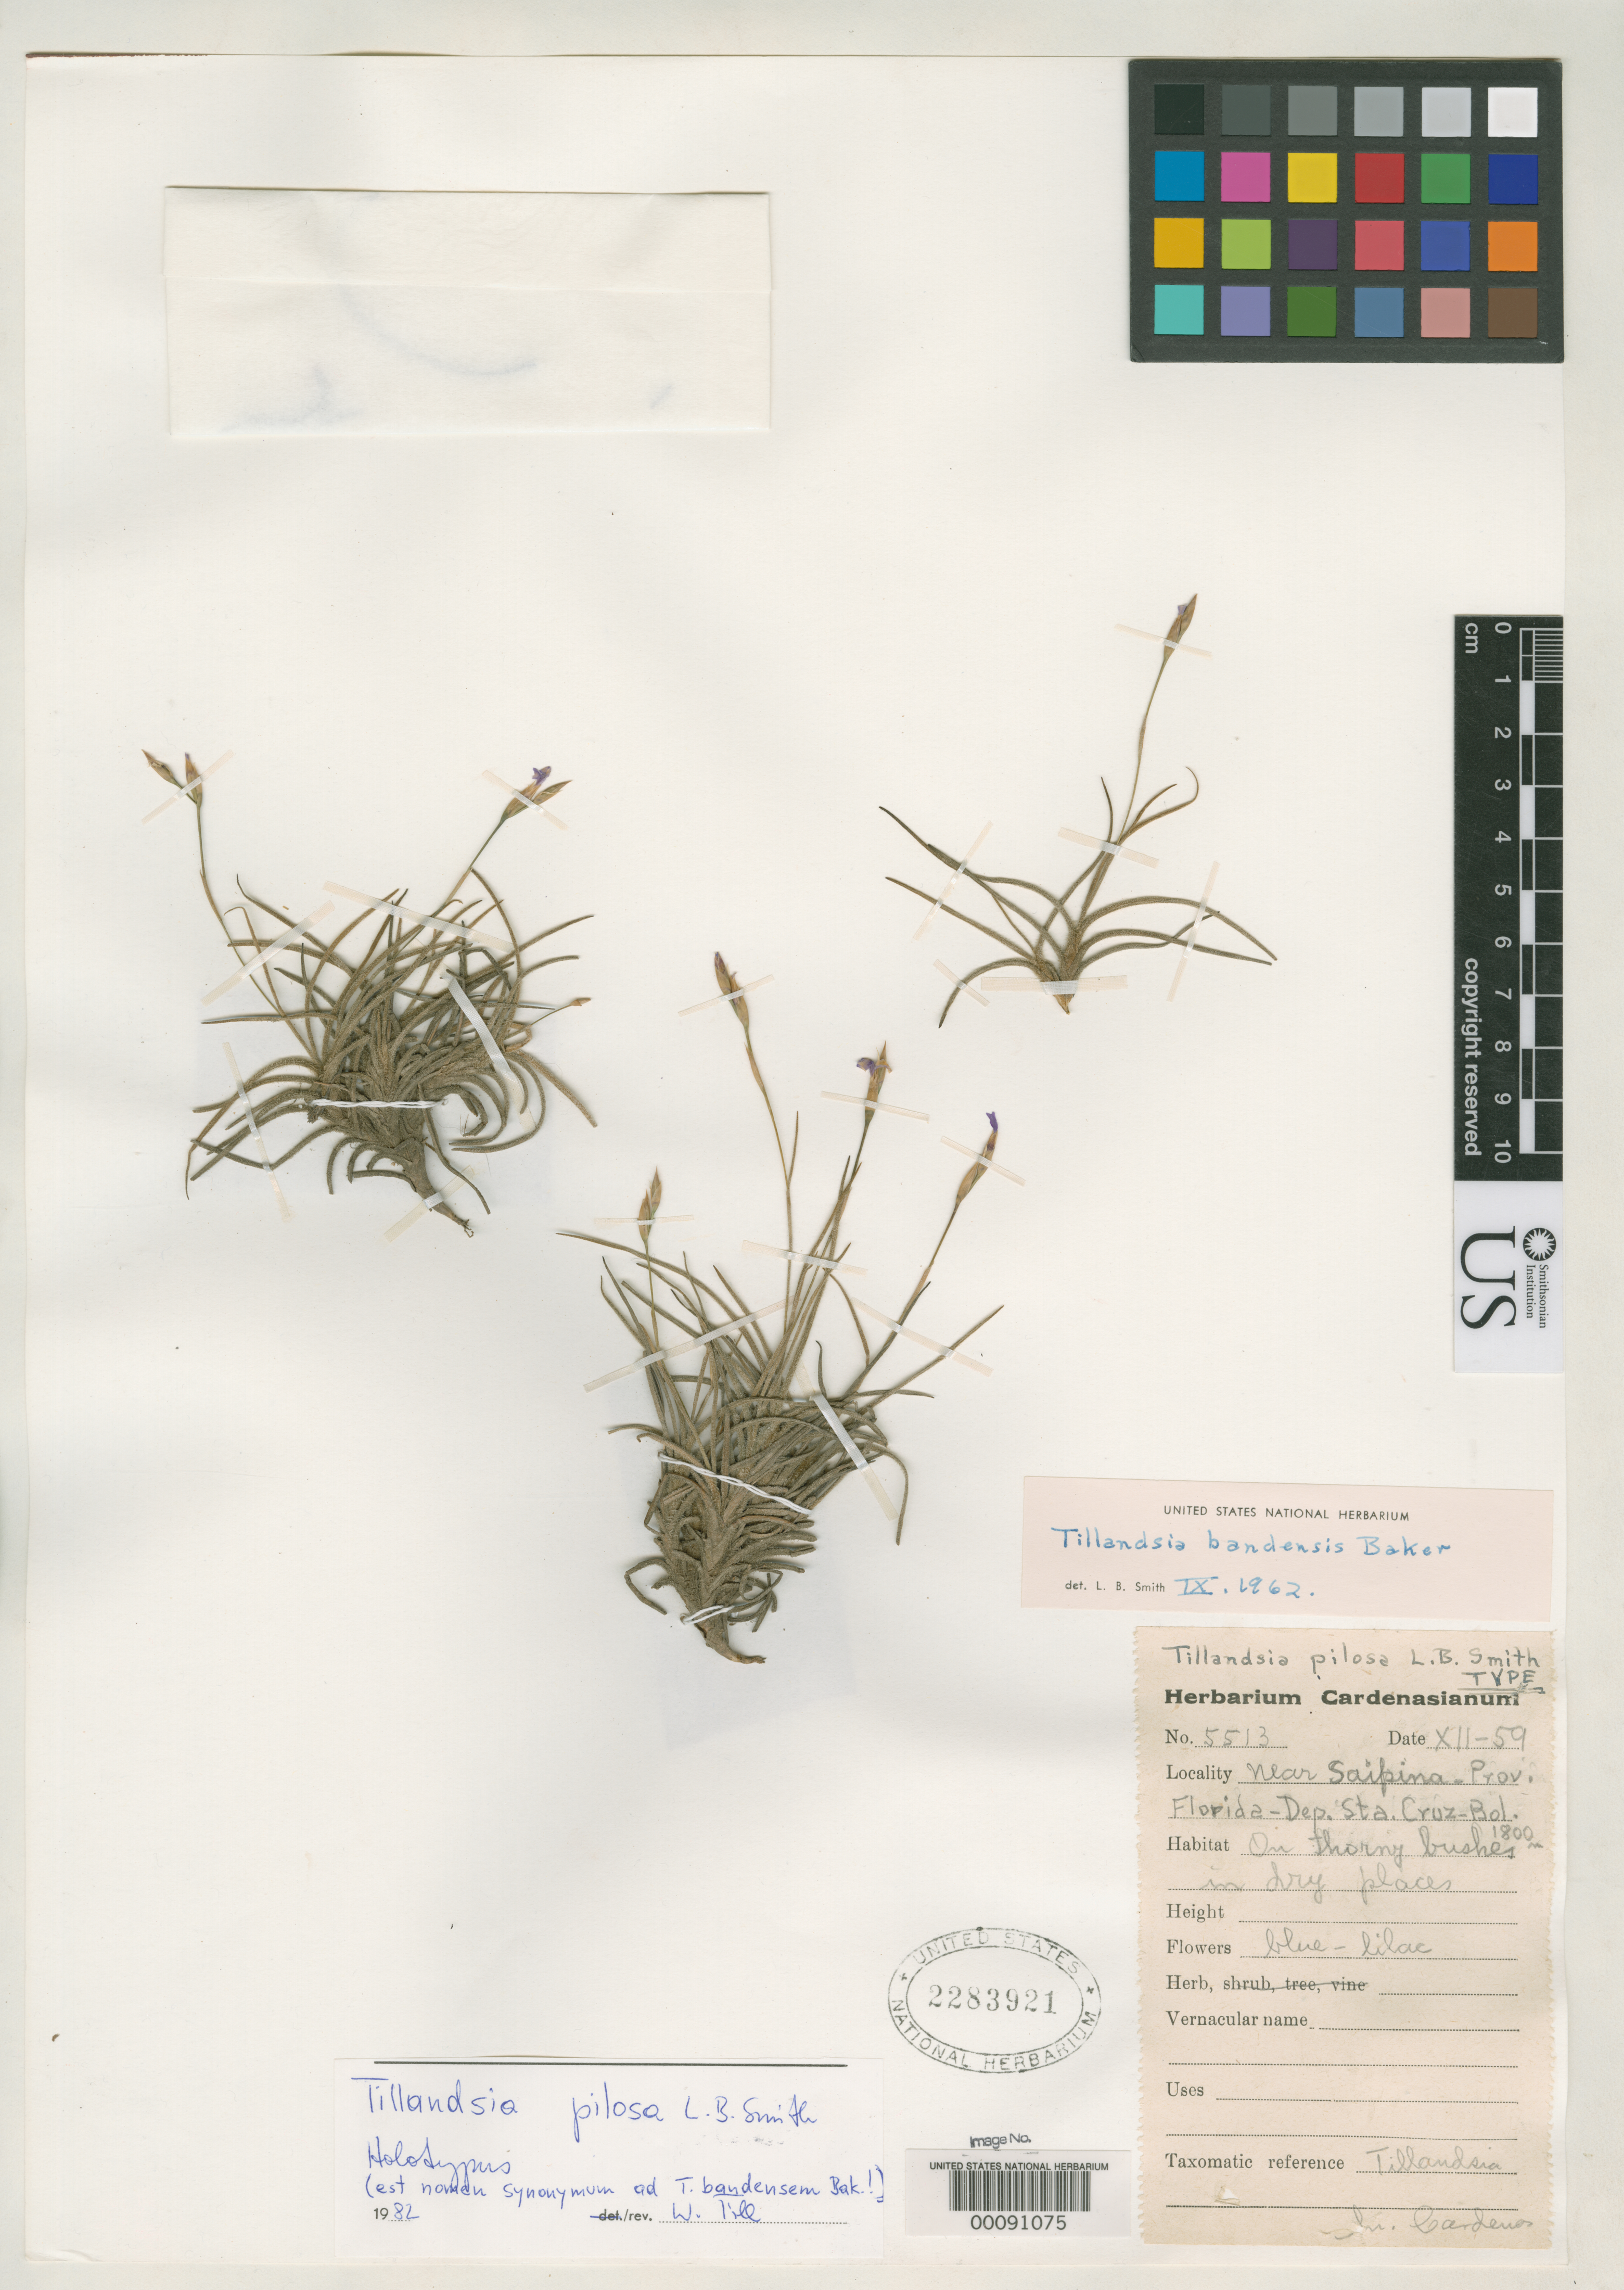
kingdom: Plantae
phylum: Tracheophyta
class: Liliopsida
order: Poales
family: Bromeliaceae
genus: Tillandsia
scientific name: Tillandsia pilosa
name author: L.B. Sm.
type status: Holotype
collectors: M. Cárdenas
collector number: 5513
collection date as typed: Dec 1959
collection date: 1959-12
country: Bolivia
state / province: Santa Cruz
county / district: Florida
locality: Near Saipina.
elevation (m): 1800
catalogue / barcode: US 2283921